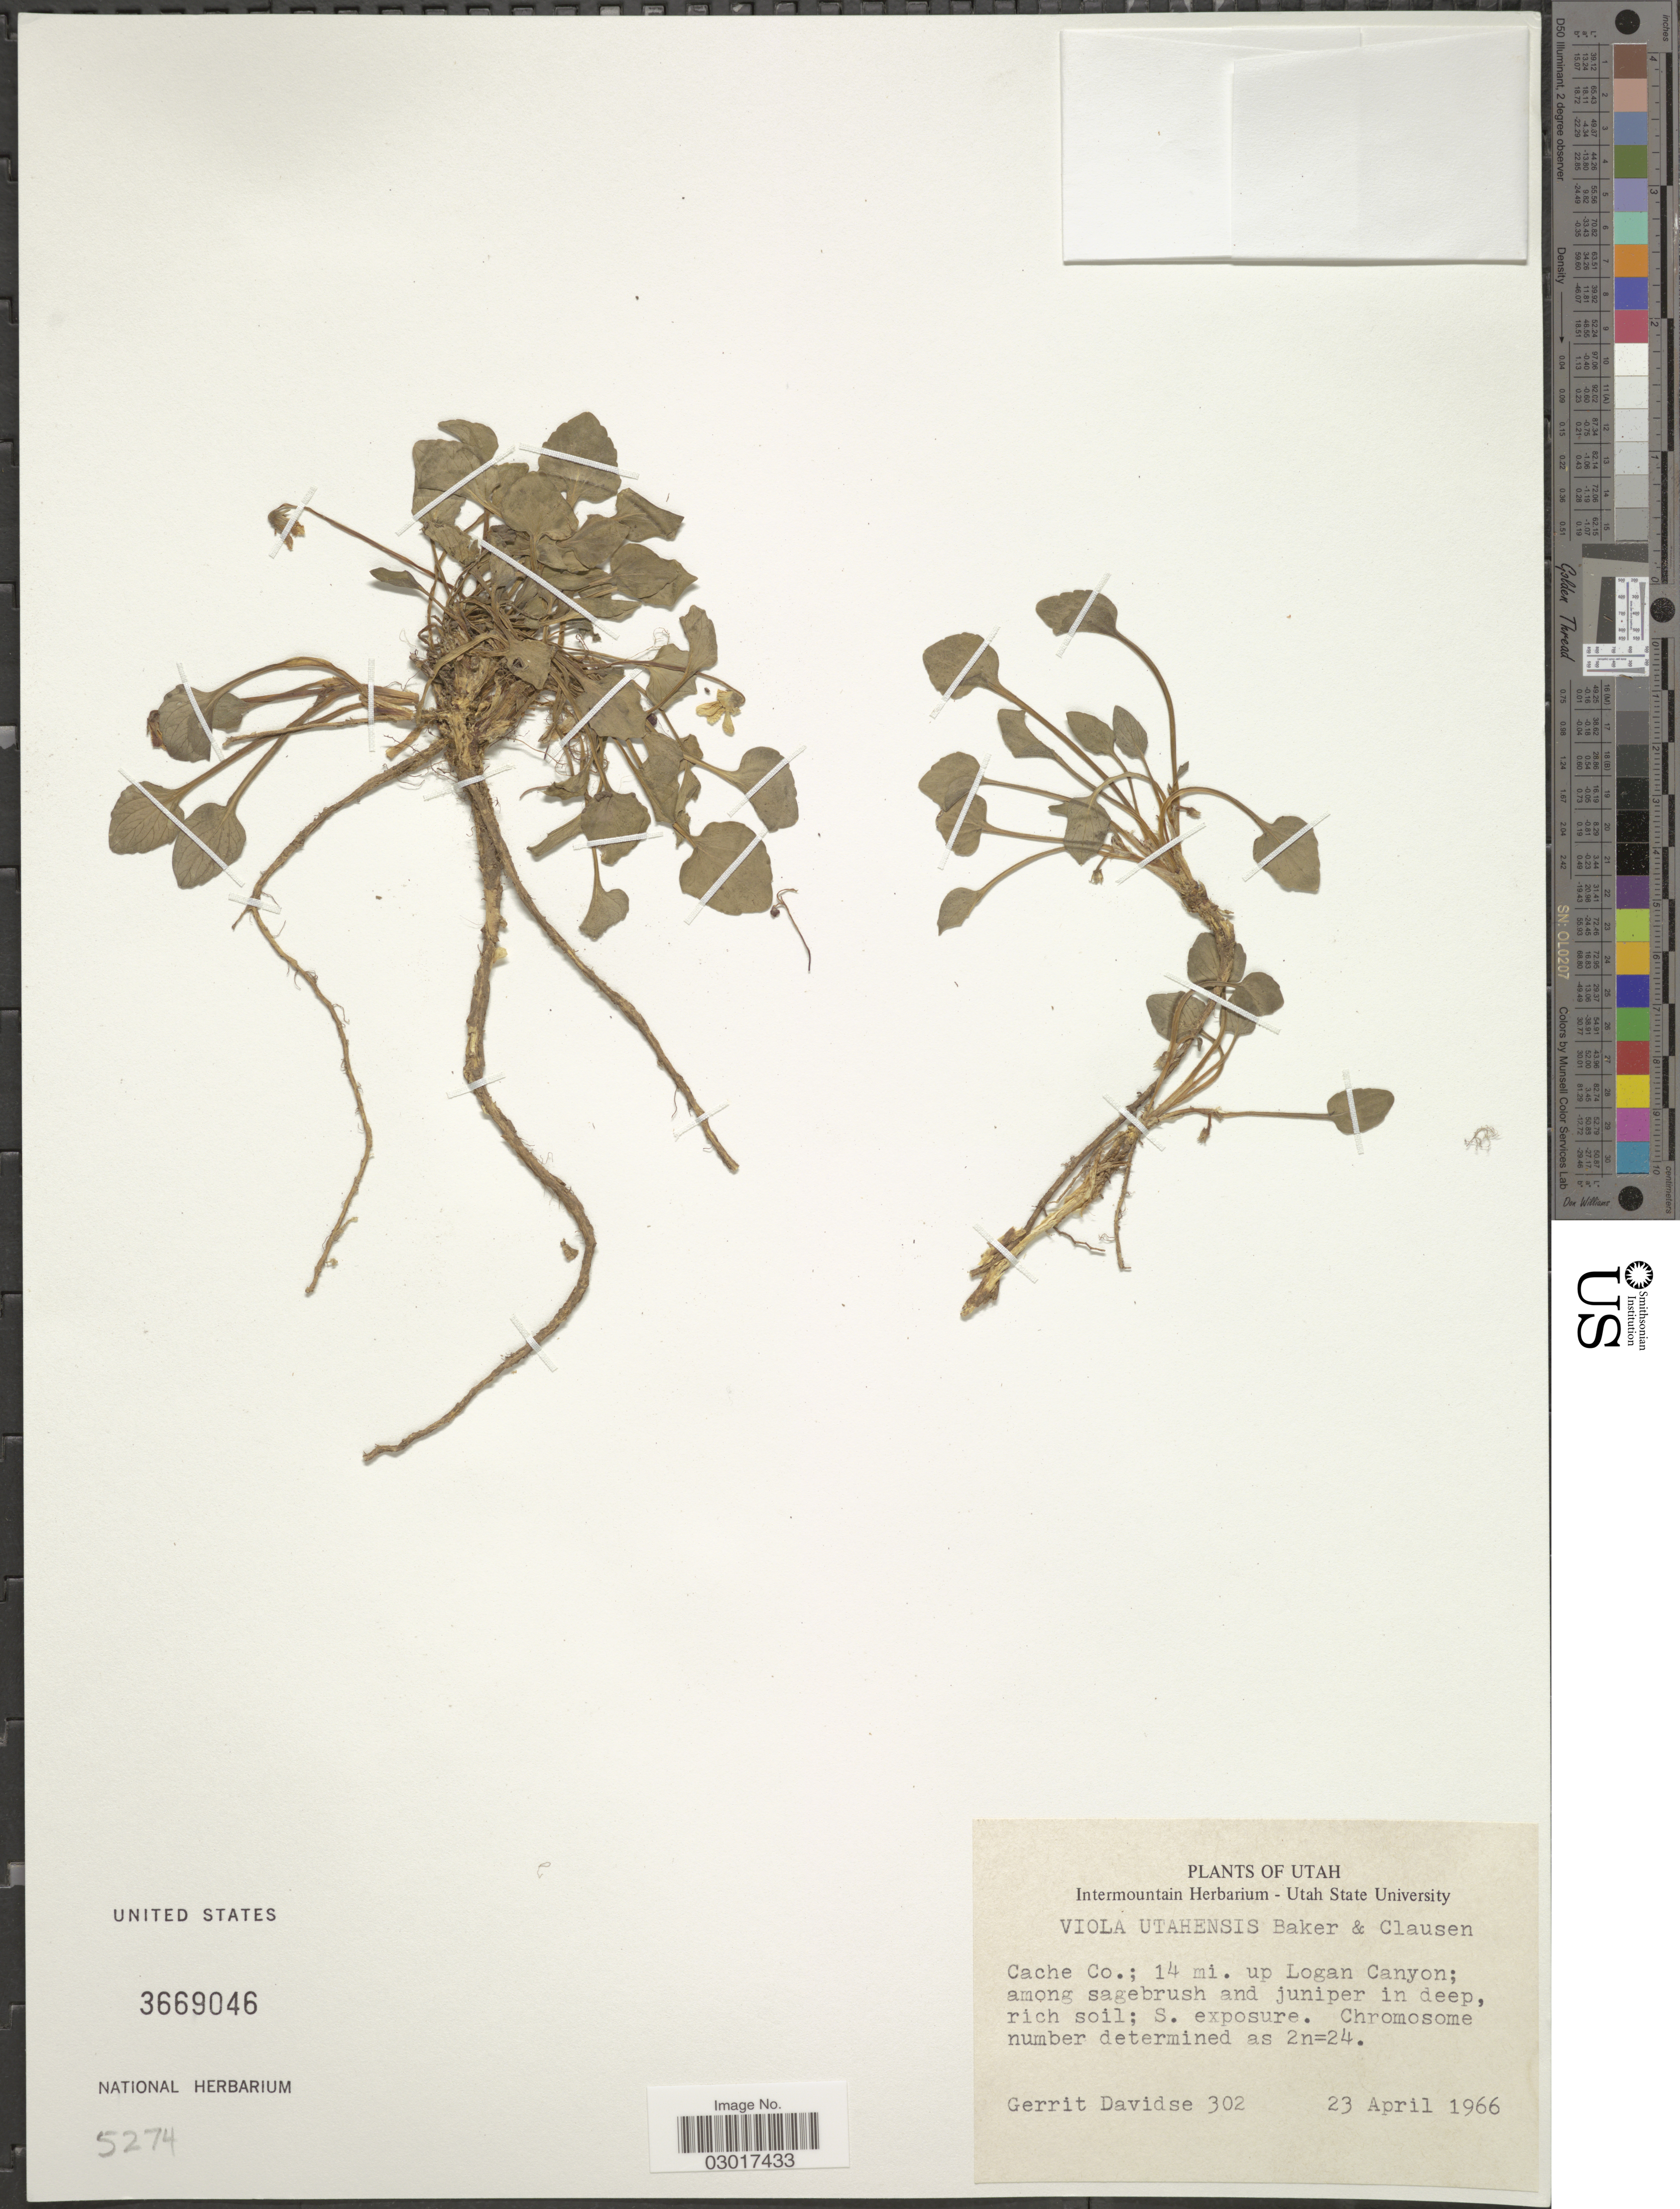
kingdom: Plantae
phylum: Tracheophyta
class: Magnoliopsida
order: Malpighiales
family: Violaceae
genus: Viola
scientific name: Viola utahensis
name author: M.S. Baker & J.C. Clausen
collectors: G. Davidse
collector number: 302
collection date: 1966-04-23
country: United States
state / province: Utah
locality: Cache Co.; 14 mi. up Logan Canyon.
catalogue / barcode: US 3669046